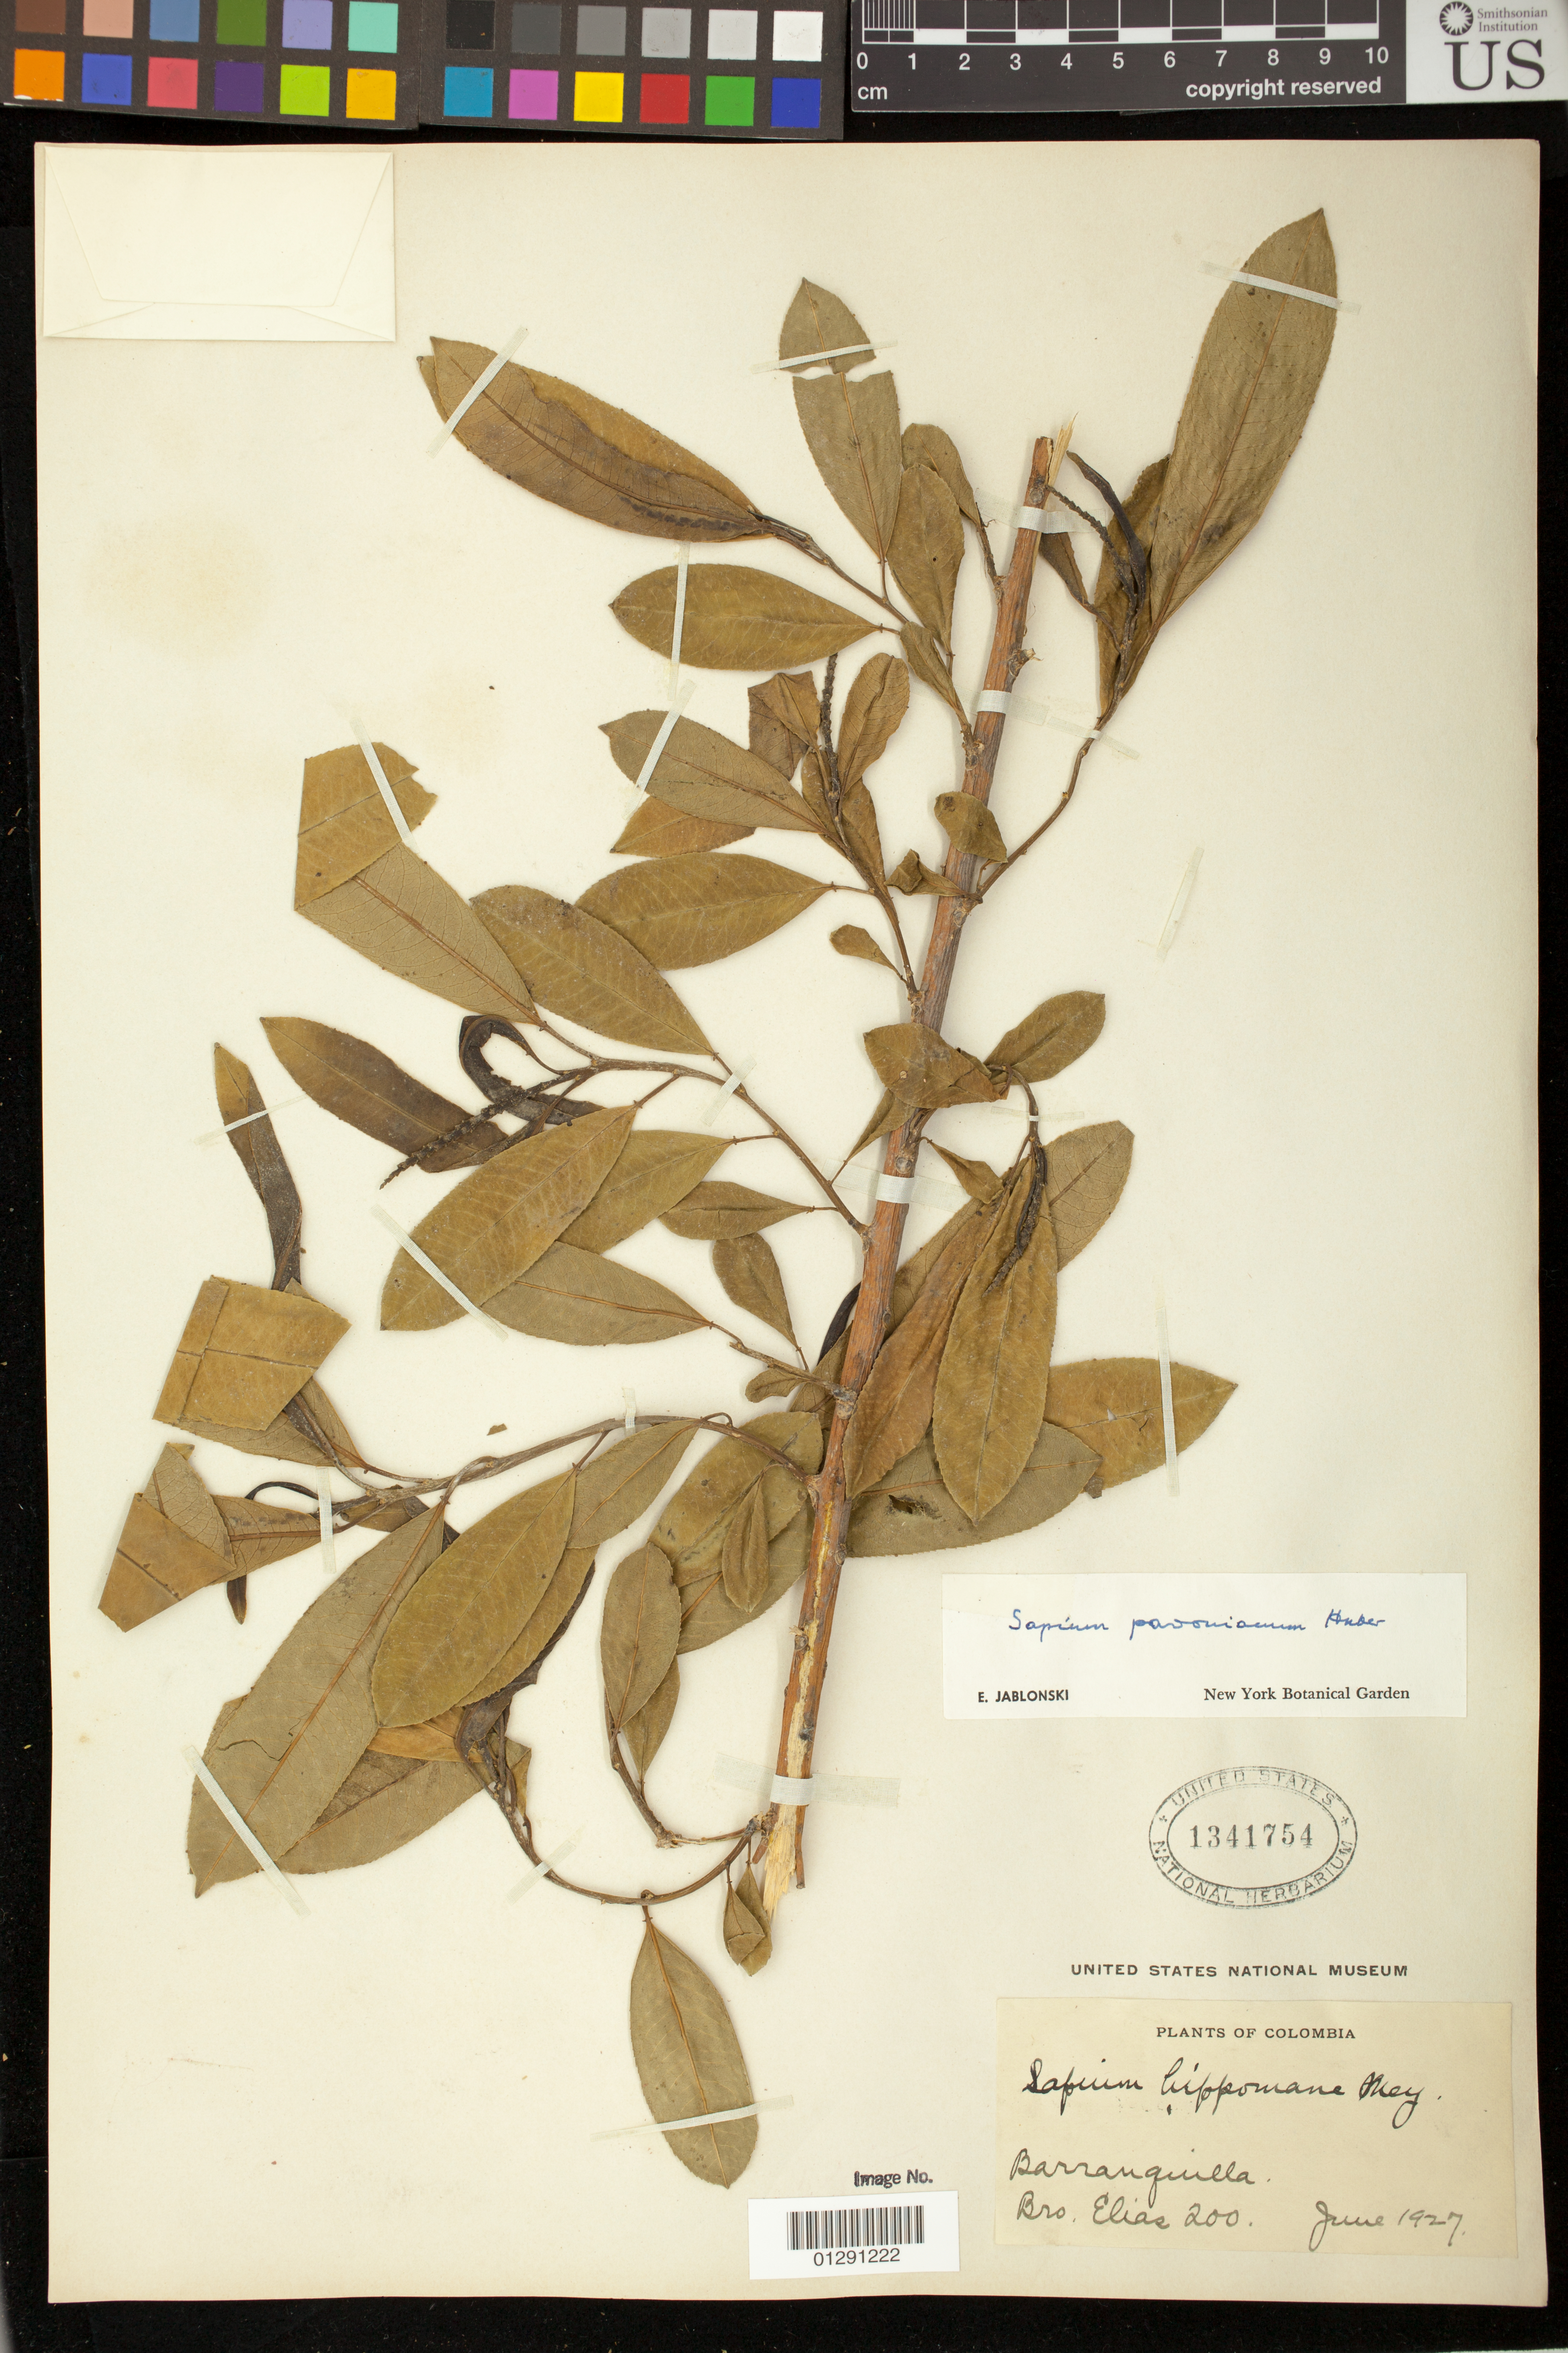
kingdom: Plantae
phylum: Tracheophyta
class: Magnoliopsida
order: Malpighiales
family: Euphorbiaceae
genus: Sapium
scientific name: Sapium glandulatum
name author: (Vell.) Pax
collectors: Bro. Elias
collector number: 200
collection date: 1927-06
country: Colombia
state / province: Atlantico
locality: Barranquilla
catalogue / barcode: US 1341754